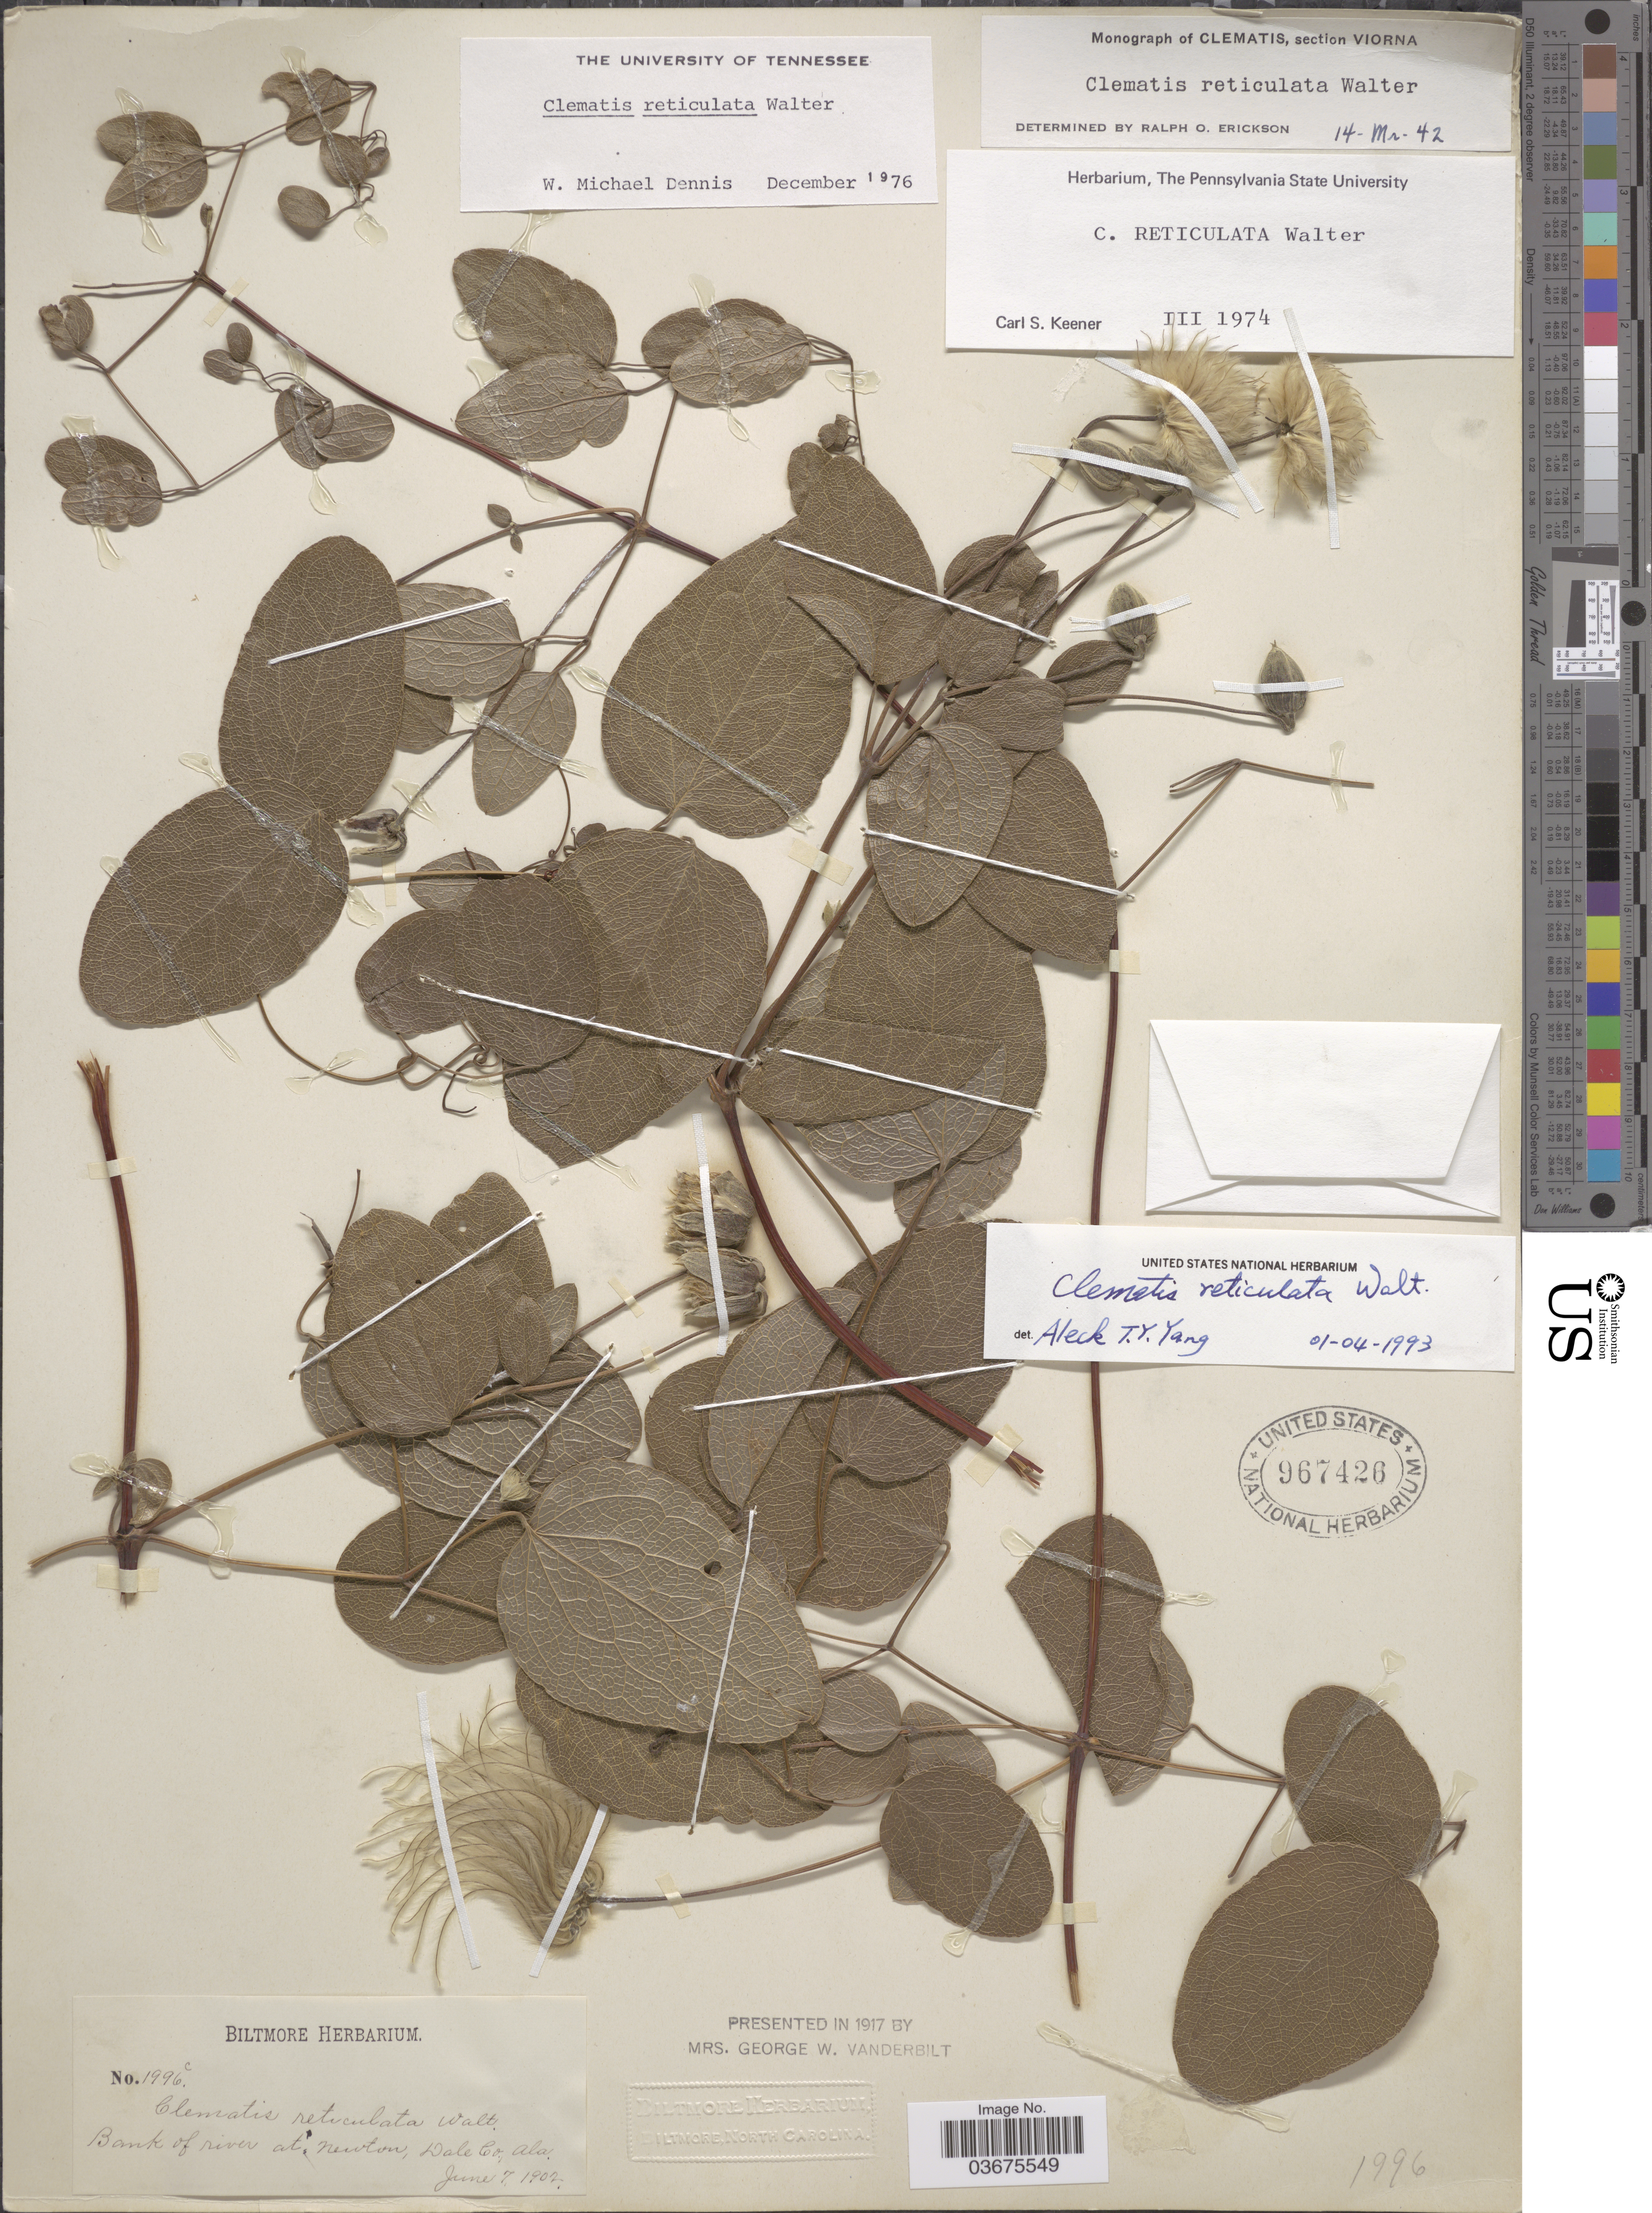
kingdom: Plantae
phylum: Tracheophyta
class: Magnoliopsida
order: Ranunculales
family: Ranunculaceae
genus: Clematis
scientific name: Clematis reticulata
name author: Walter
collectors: ex herb. Biltmore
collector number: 1996c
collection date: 1902-06-07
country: United States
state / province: Alabama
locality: Bank of river at Newton, Dale Co.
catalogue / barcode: US 967426